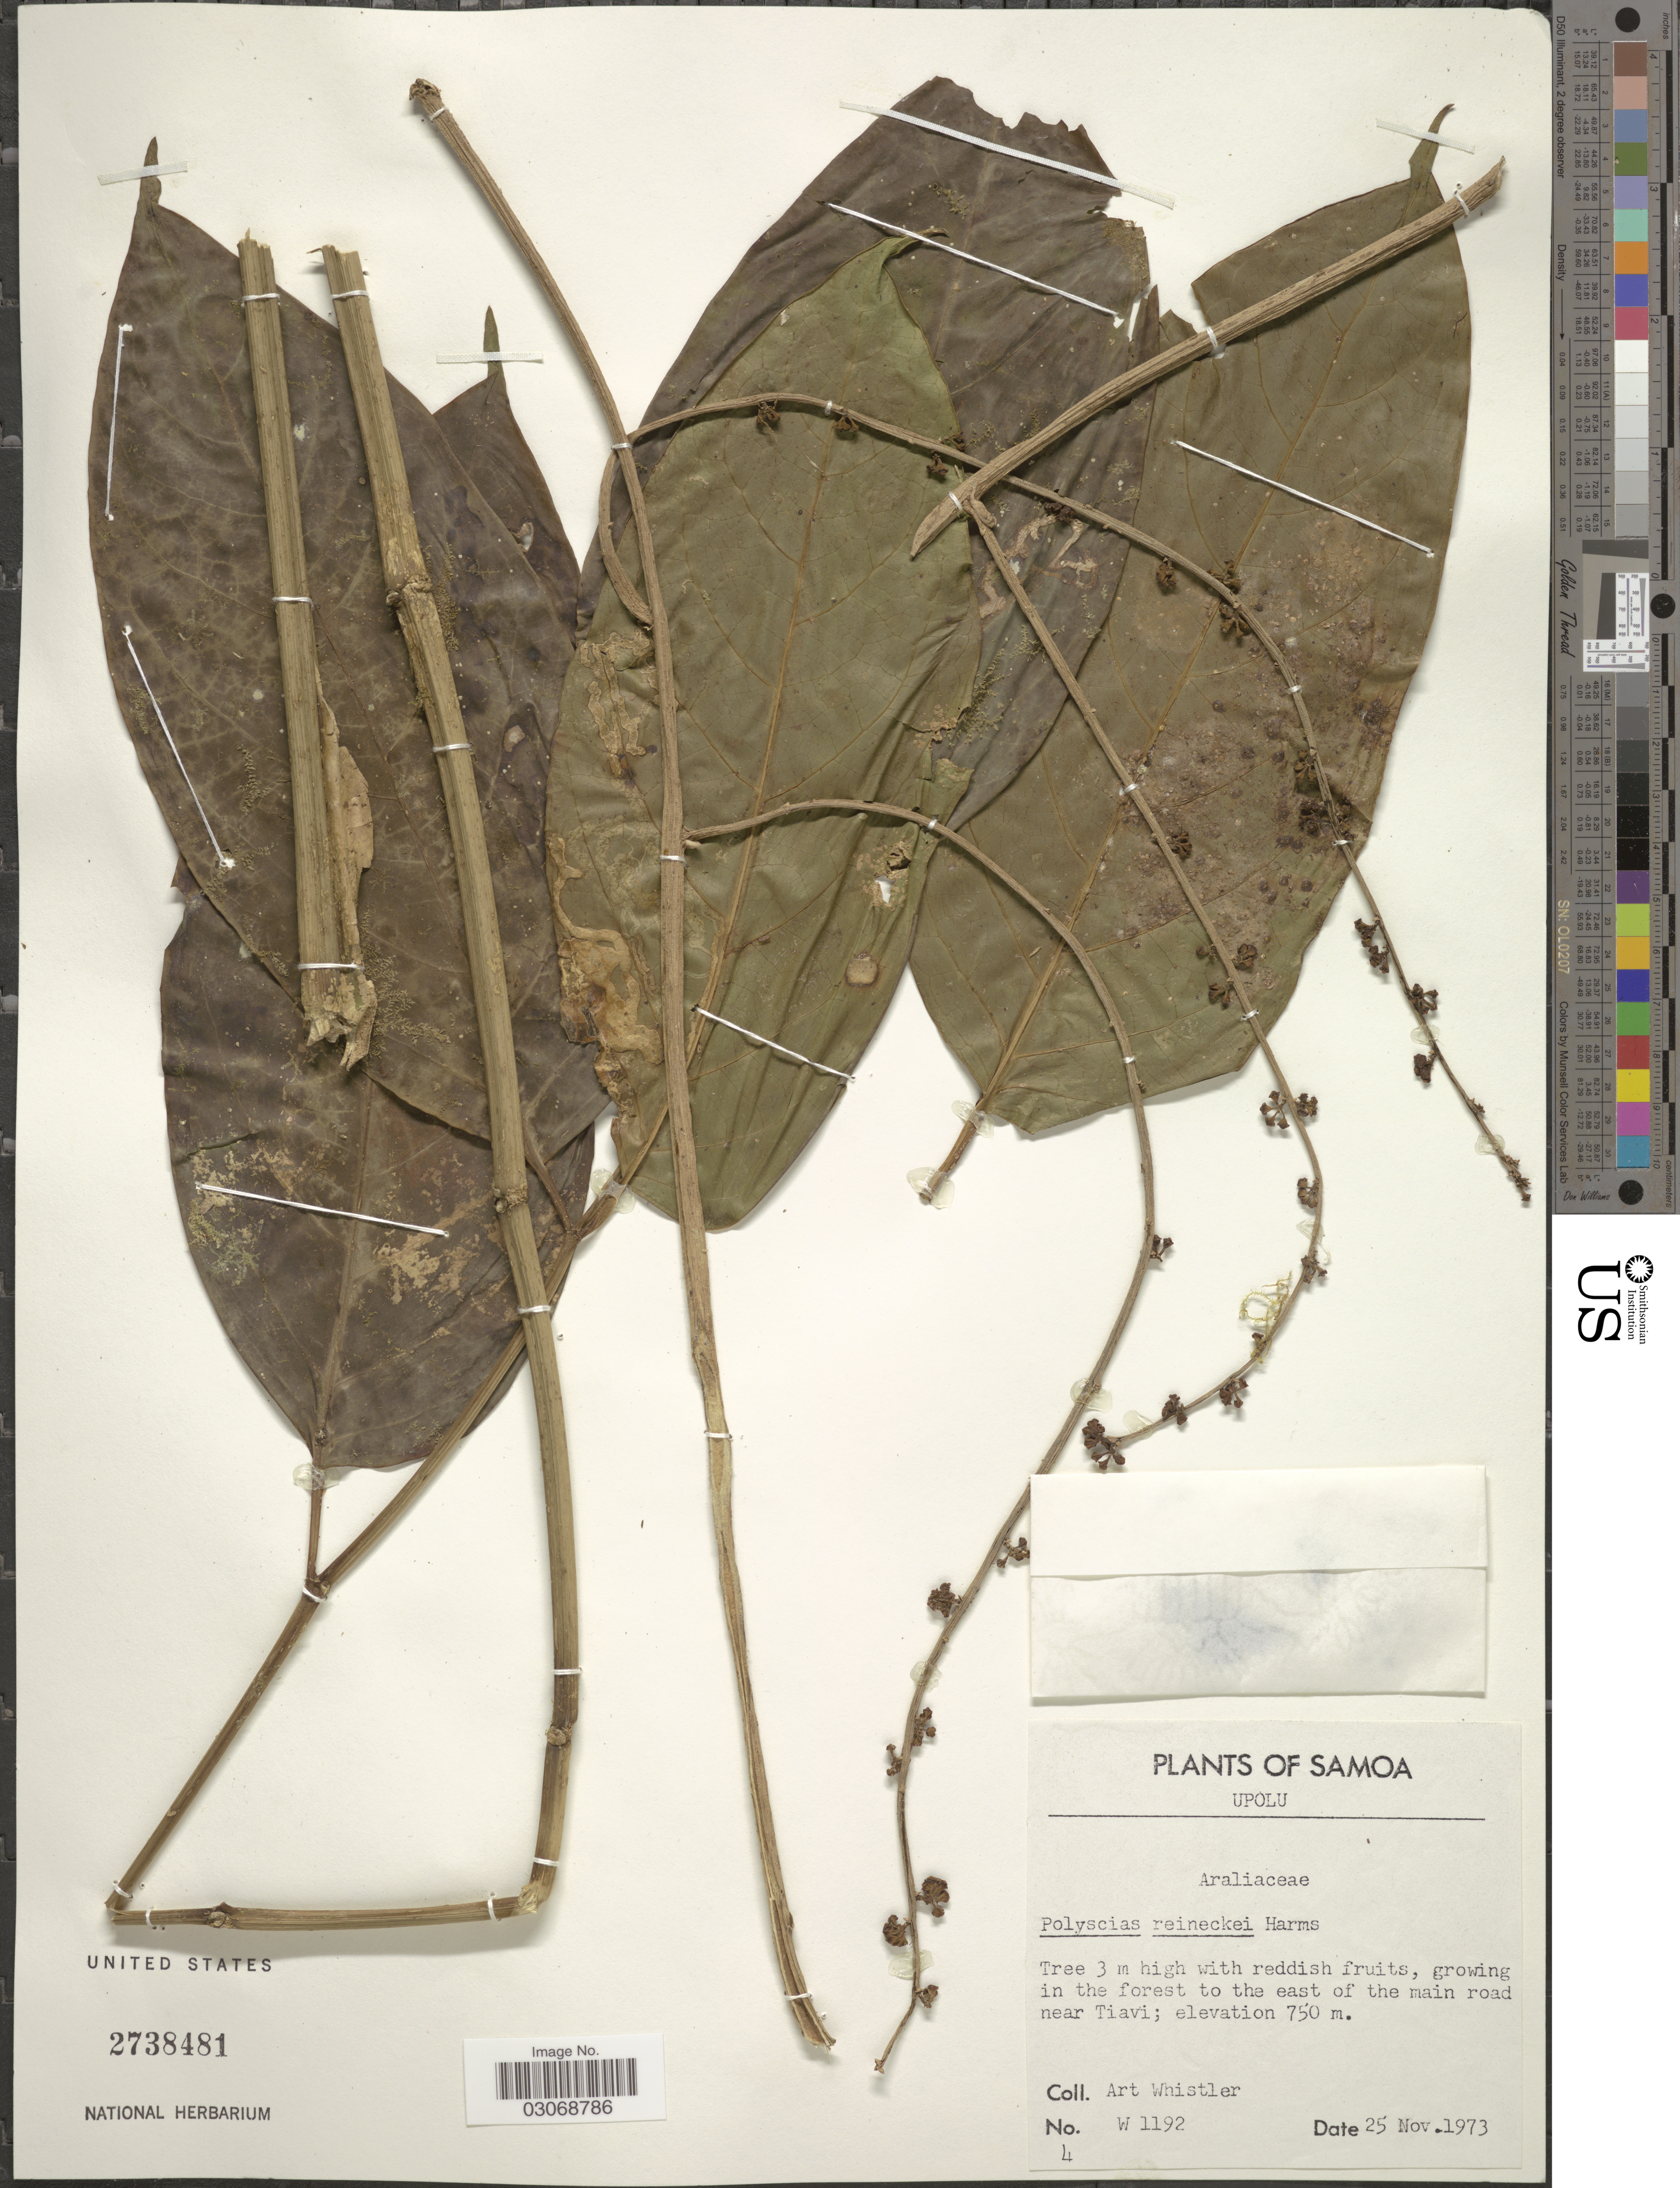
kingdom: Plantae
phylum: Tracheophyta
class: Magnoliopsida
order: Apiales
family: Araliaceae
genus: Polyscias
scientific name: Polyscias reineckei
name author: Harms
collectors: A. Whistler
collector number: W1192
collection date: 1973-11-25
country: Samoa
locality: Samoa, Upolu, growing in the forest to the east of the main road near Tiavi.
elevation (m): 750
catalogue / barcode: US 2738481